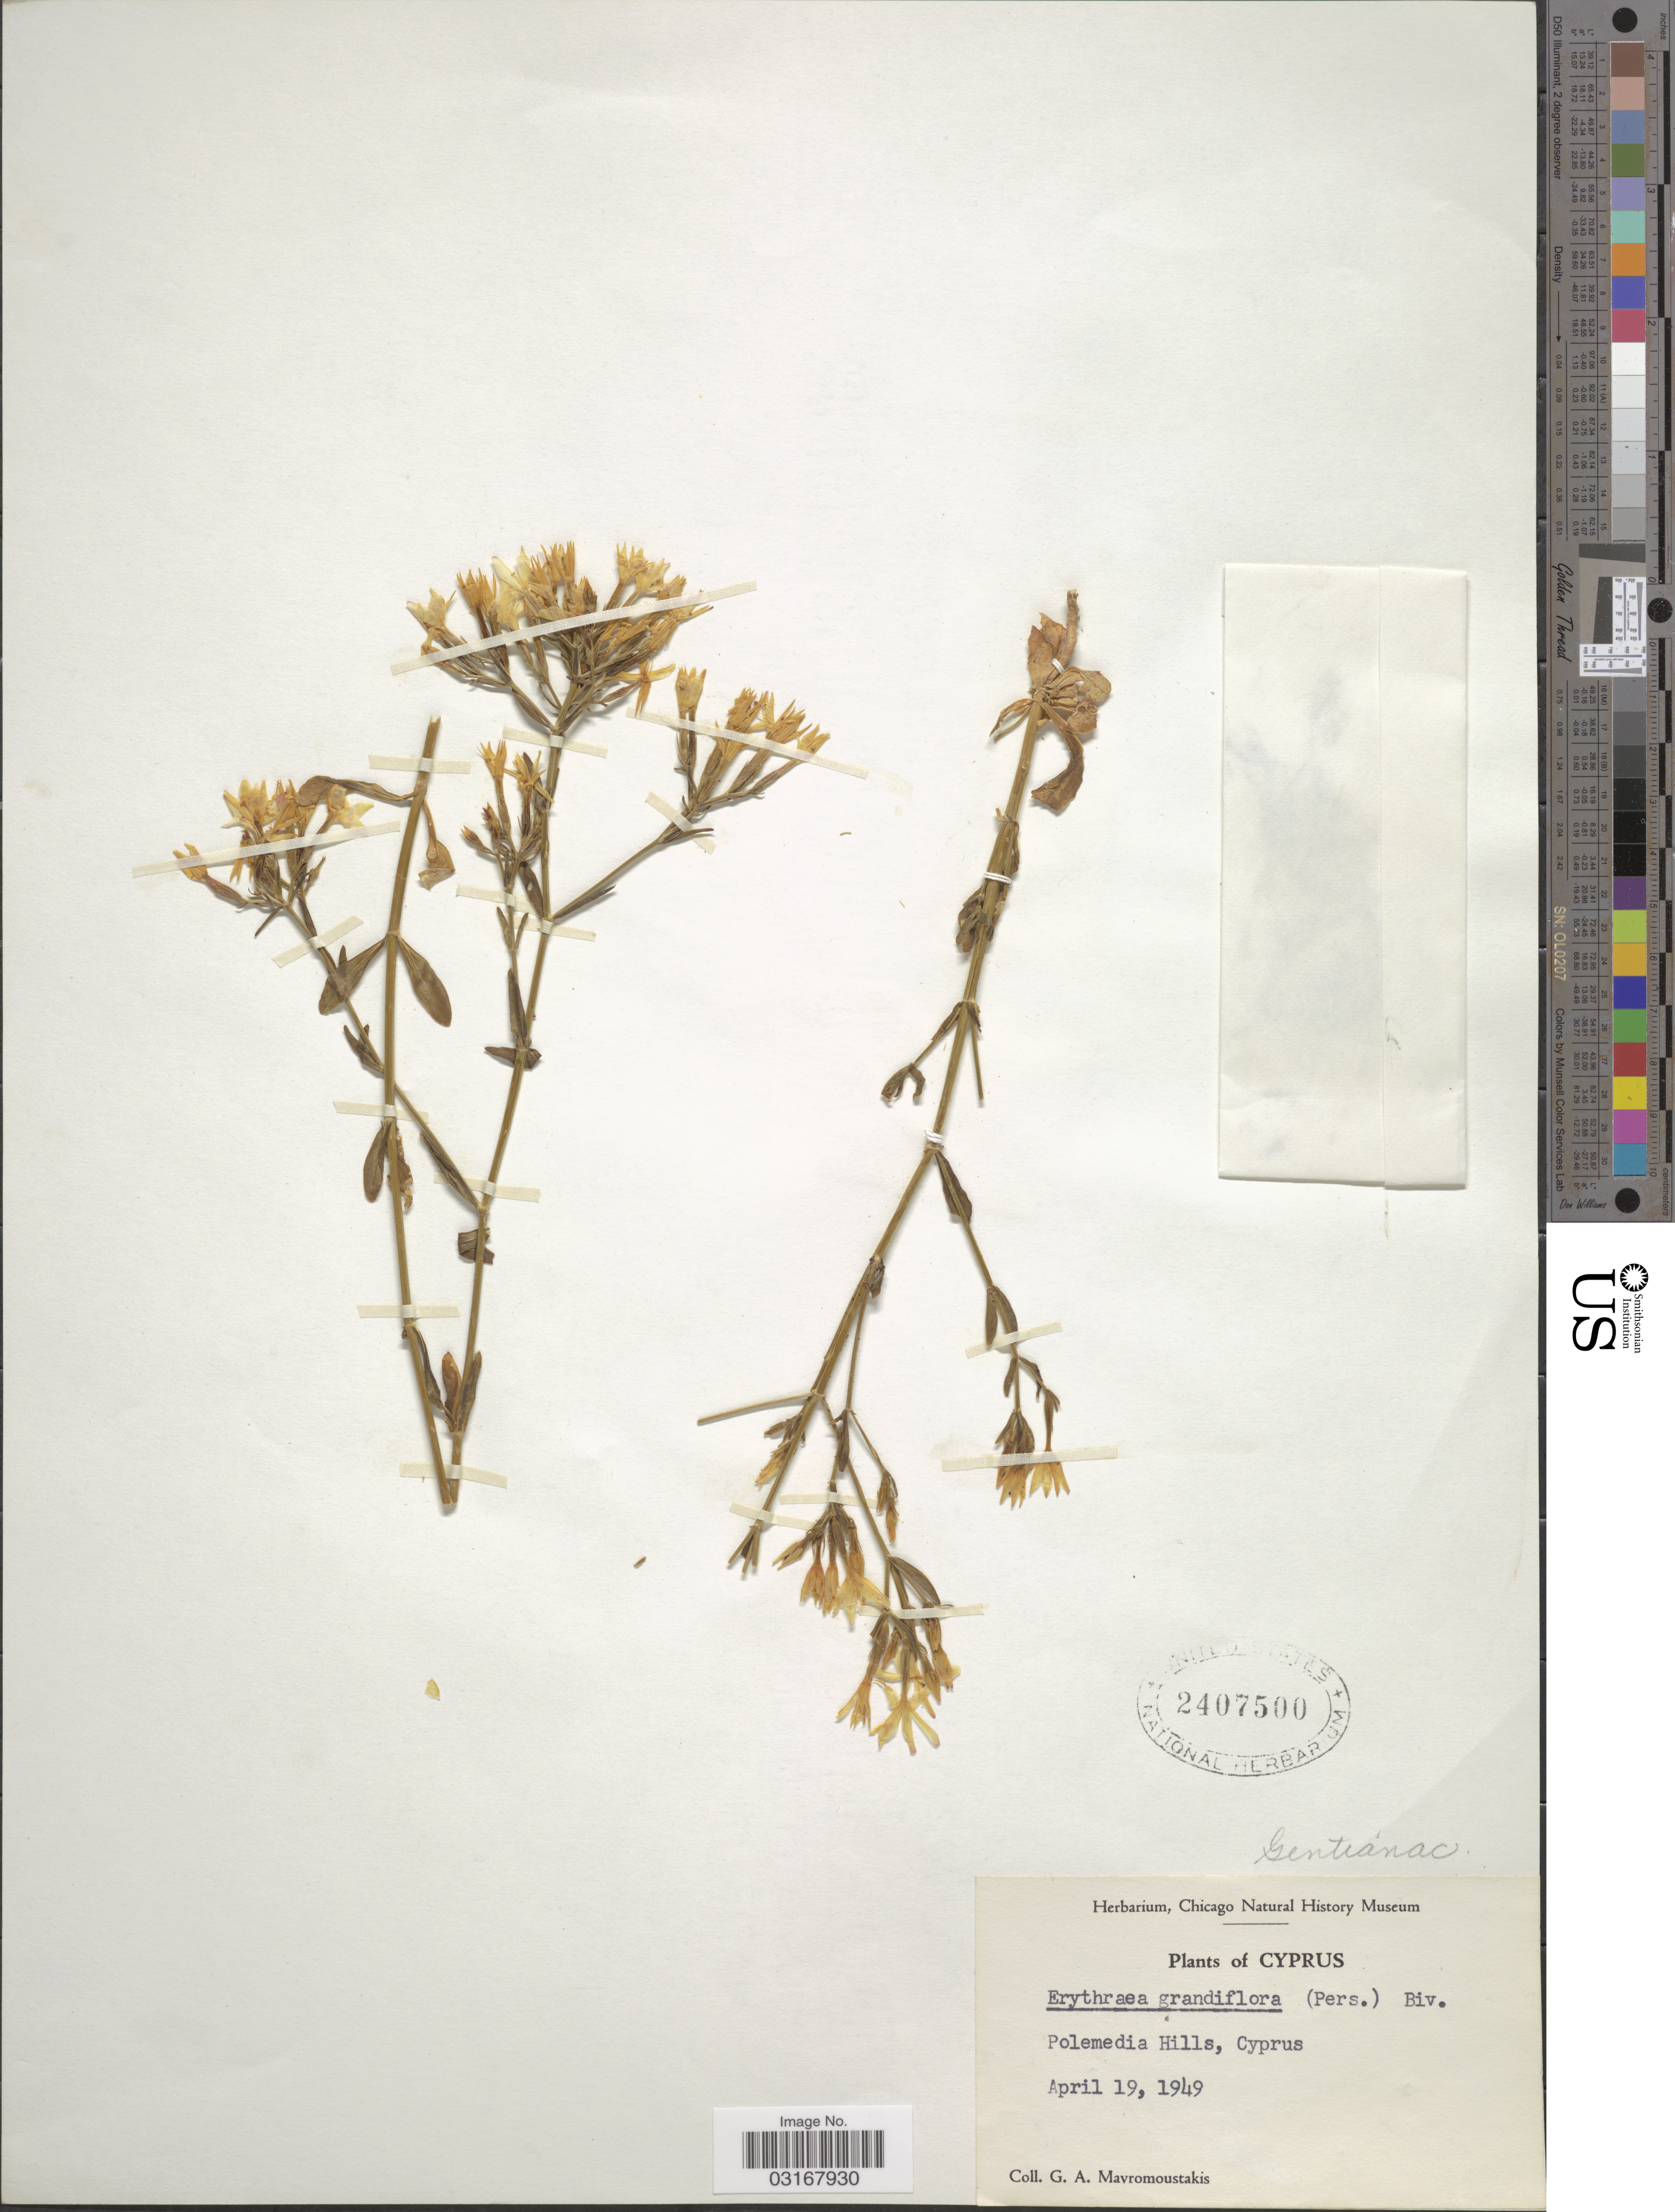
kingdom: Plantae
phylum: Tracheophyta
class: Magnoliopsida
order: Gentianales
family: Gentianaceae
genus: Centaurium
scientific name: Centaurium erythraea subsp. grandiflorum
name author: Melderis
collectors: G. Mavromoustakis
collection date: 1949-04-19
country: Cyprus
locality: Polemedia Hills.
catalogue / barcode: US 2407500